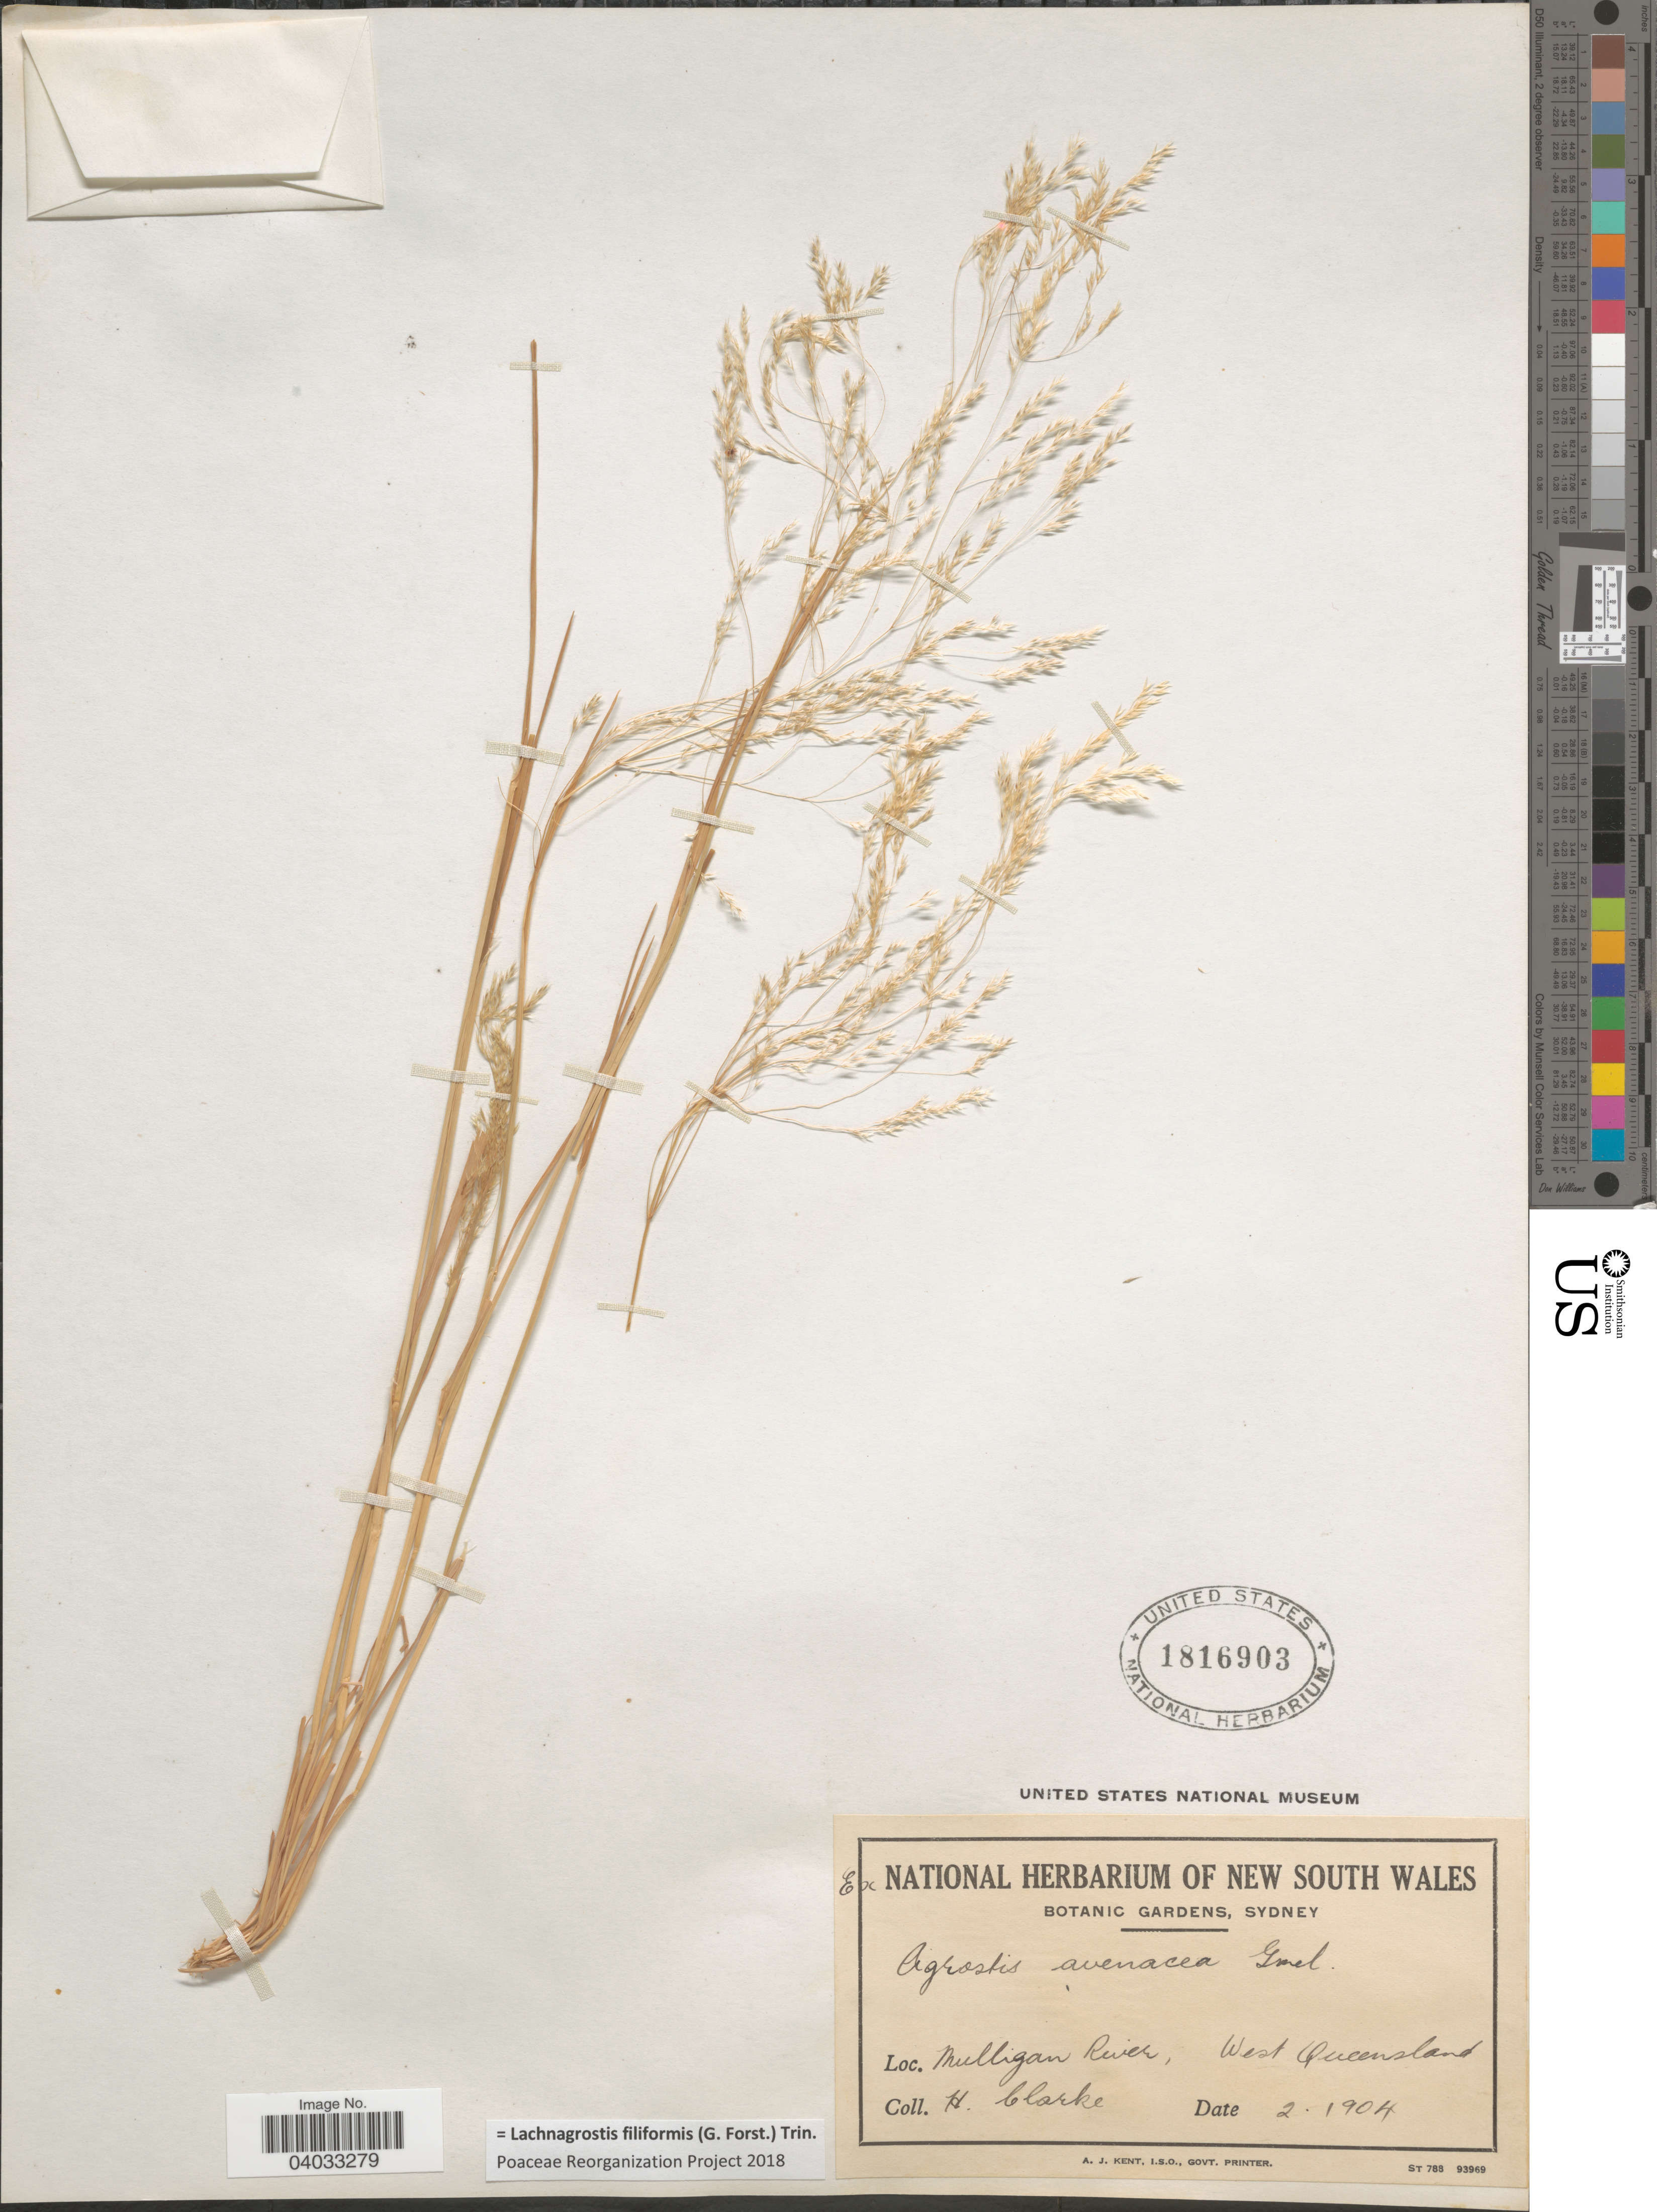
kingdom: Plantae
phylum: Tracheophyta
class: Liliopsida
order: Poales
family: Poaceae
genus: Lachnagrostis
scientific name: Lachnagrostis filiformis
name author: (J.R. Forst.) Trin.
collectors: H. D. Clarke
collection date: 1904-02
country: Australia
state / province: Queensland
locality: Mulligan River, West Queensland.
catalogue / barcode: US 1816903